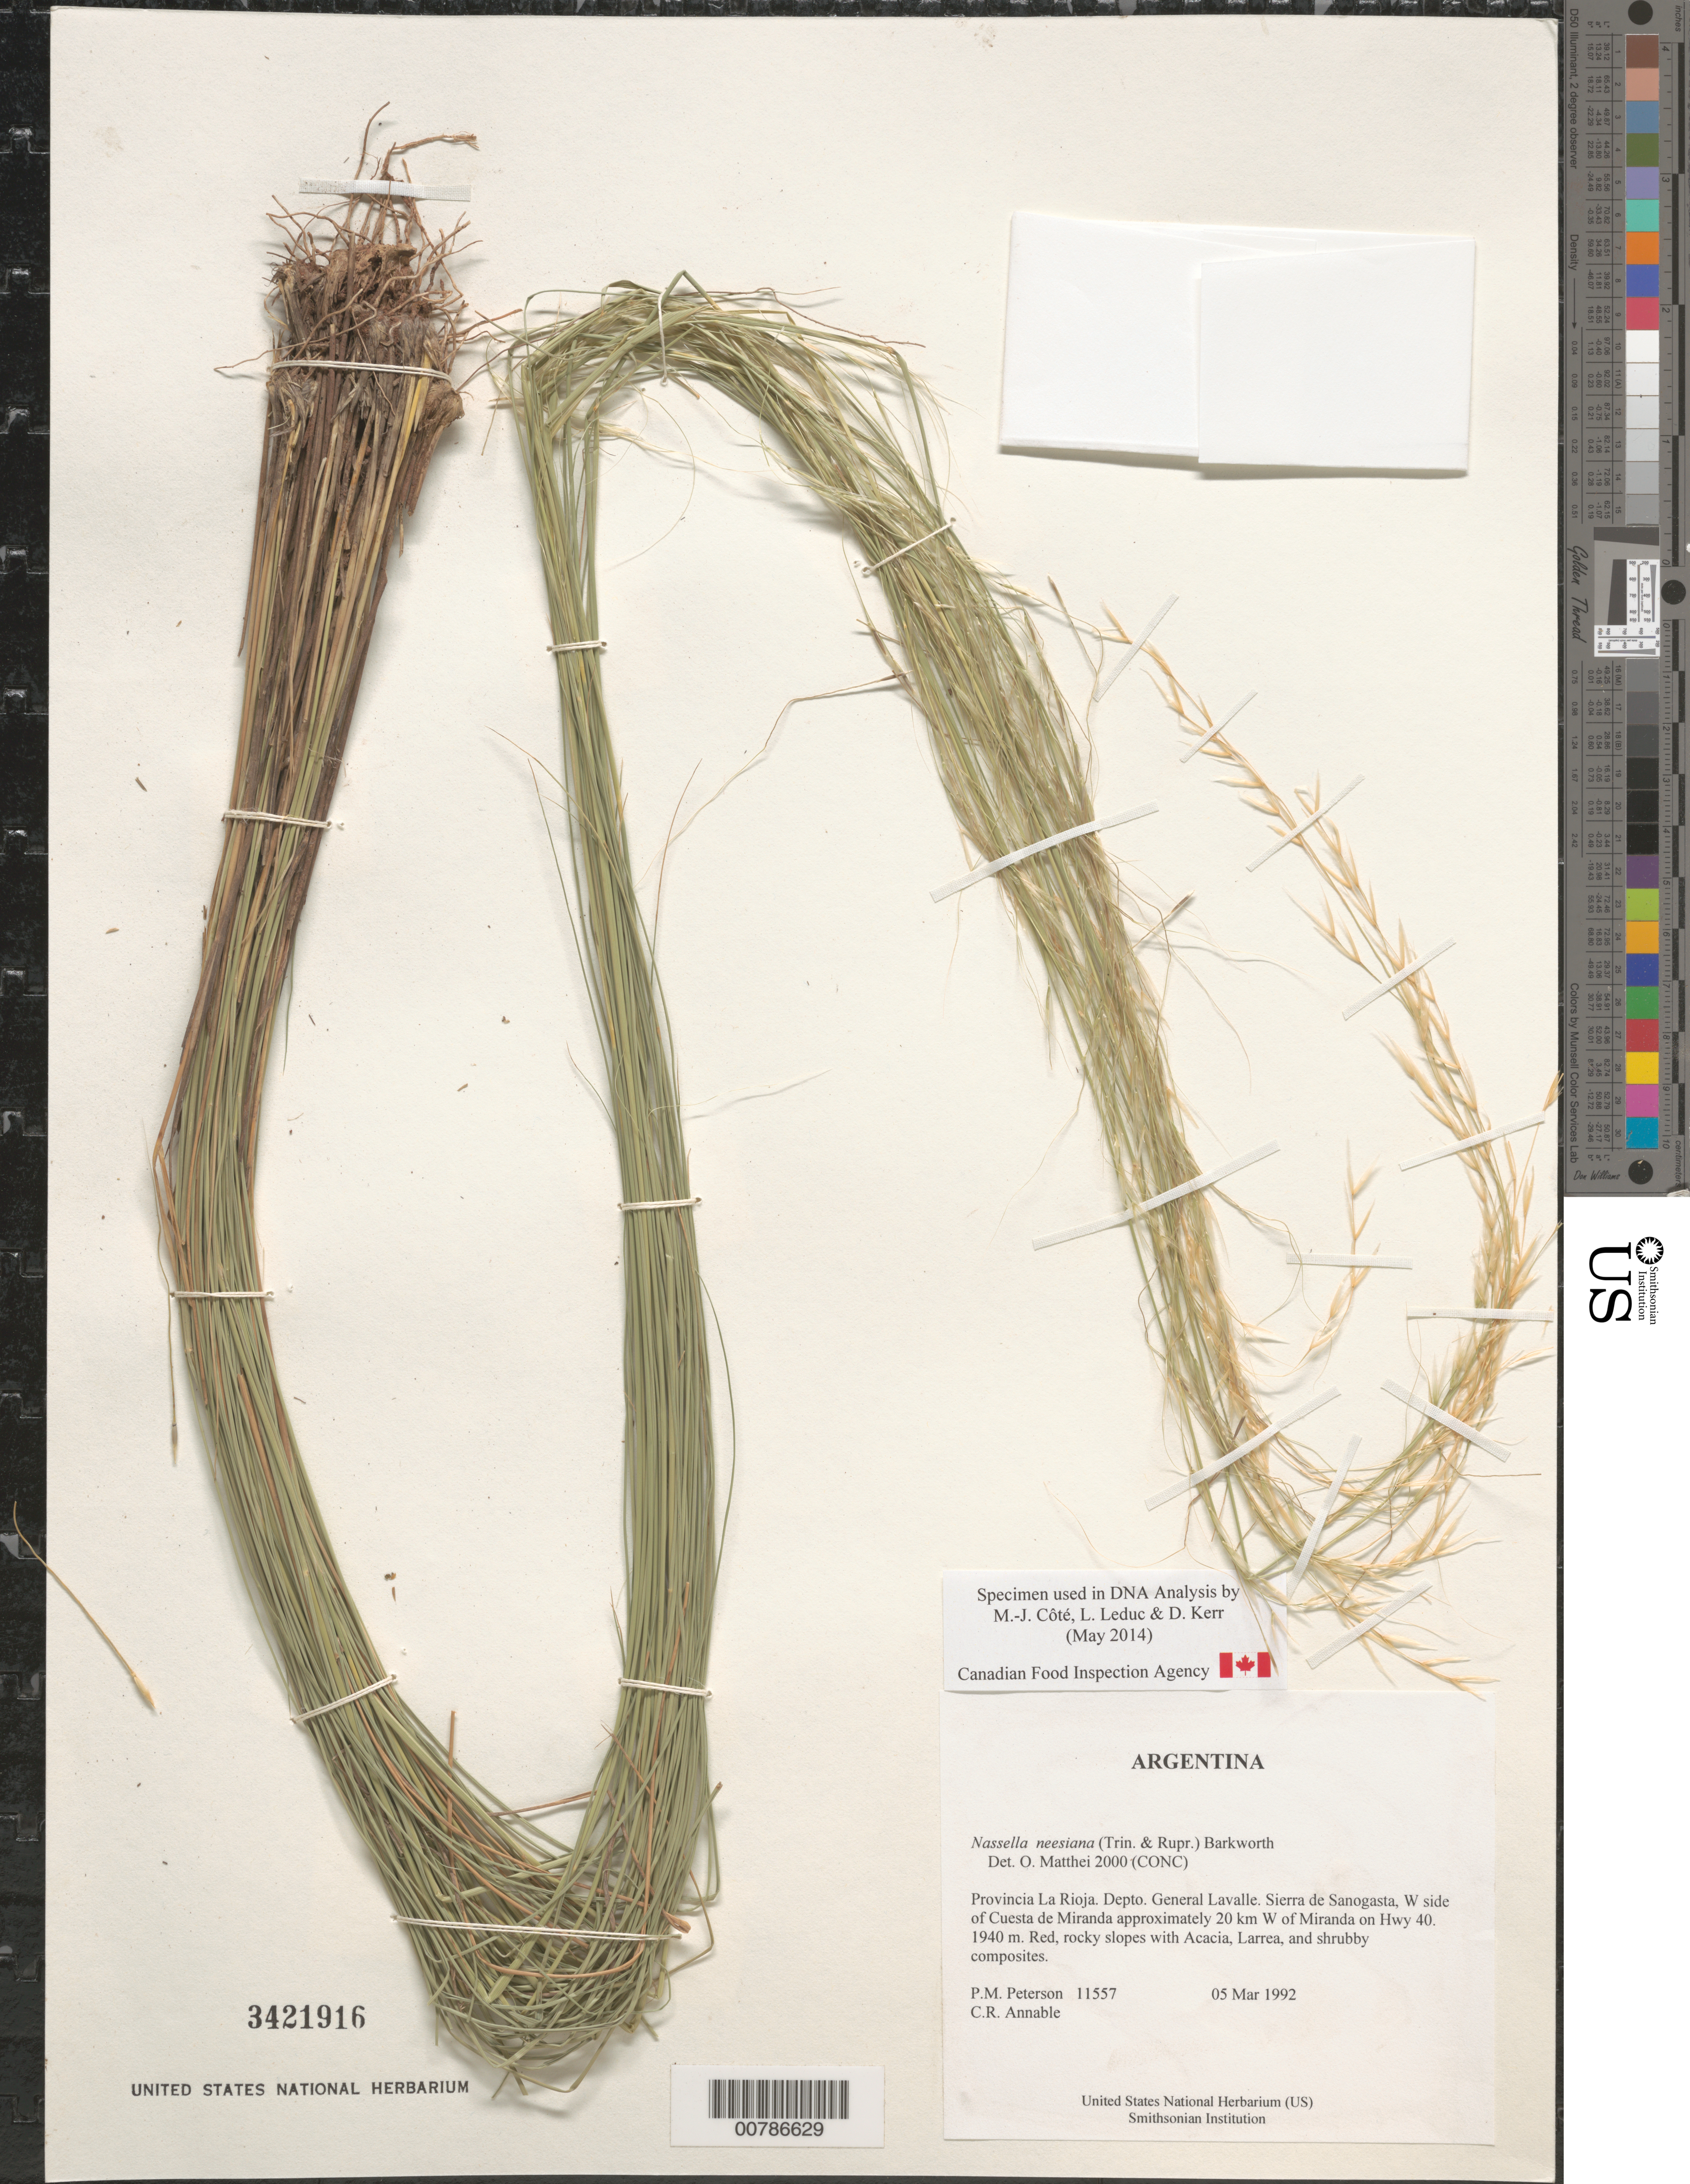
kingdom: Plantae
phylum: Tracheophyta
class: Liliopsida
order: Poales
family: Poaceae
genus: Nassella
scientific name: Nassella neesiana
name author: (Trin. & Rupr.) Barkworth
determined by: Matthei, O. R.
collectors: P. M. Peterson & C. R. Annable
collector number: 11557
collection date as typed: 05 Mar 1992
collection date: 1992-03-05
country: Argentina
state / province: La Rioja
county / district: General Lavalle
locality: Sierra de Sanogasta, W side of Cuesta de Miranda approximately 20 km W of Miranda on Hwy 40.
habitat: Red, rocky slopes with Acacia, Larrea, and shruby composites.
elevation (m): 1940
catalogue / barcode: US 3421916